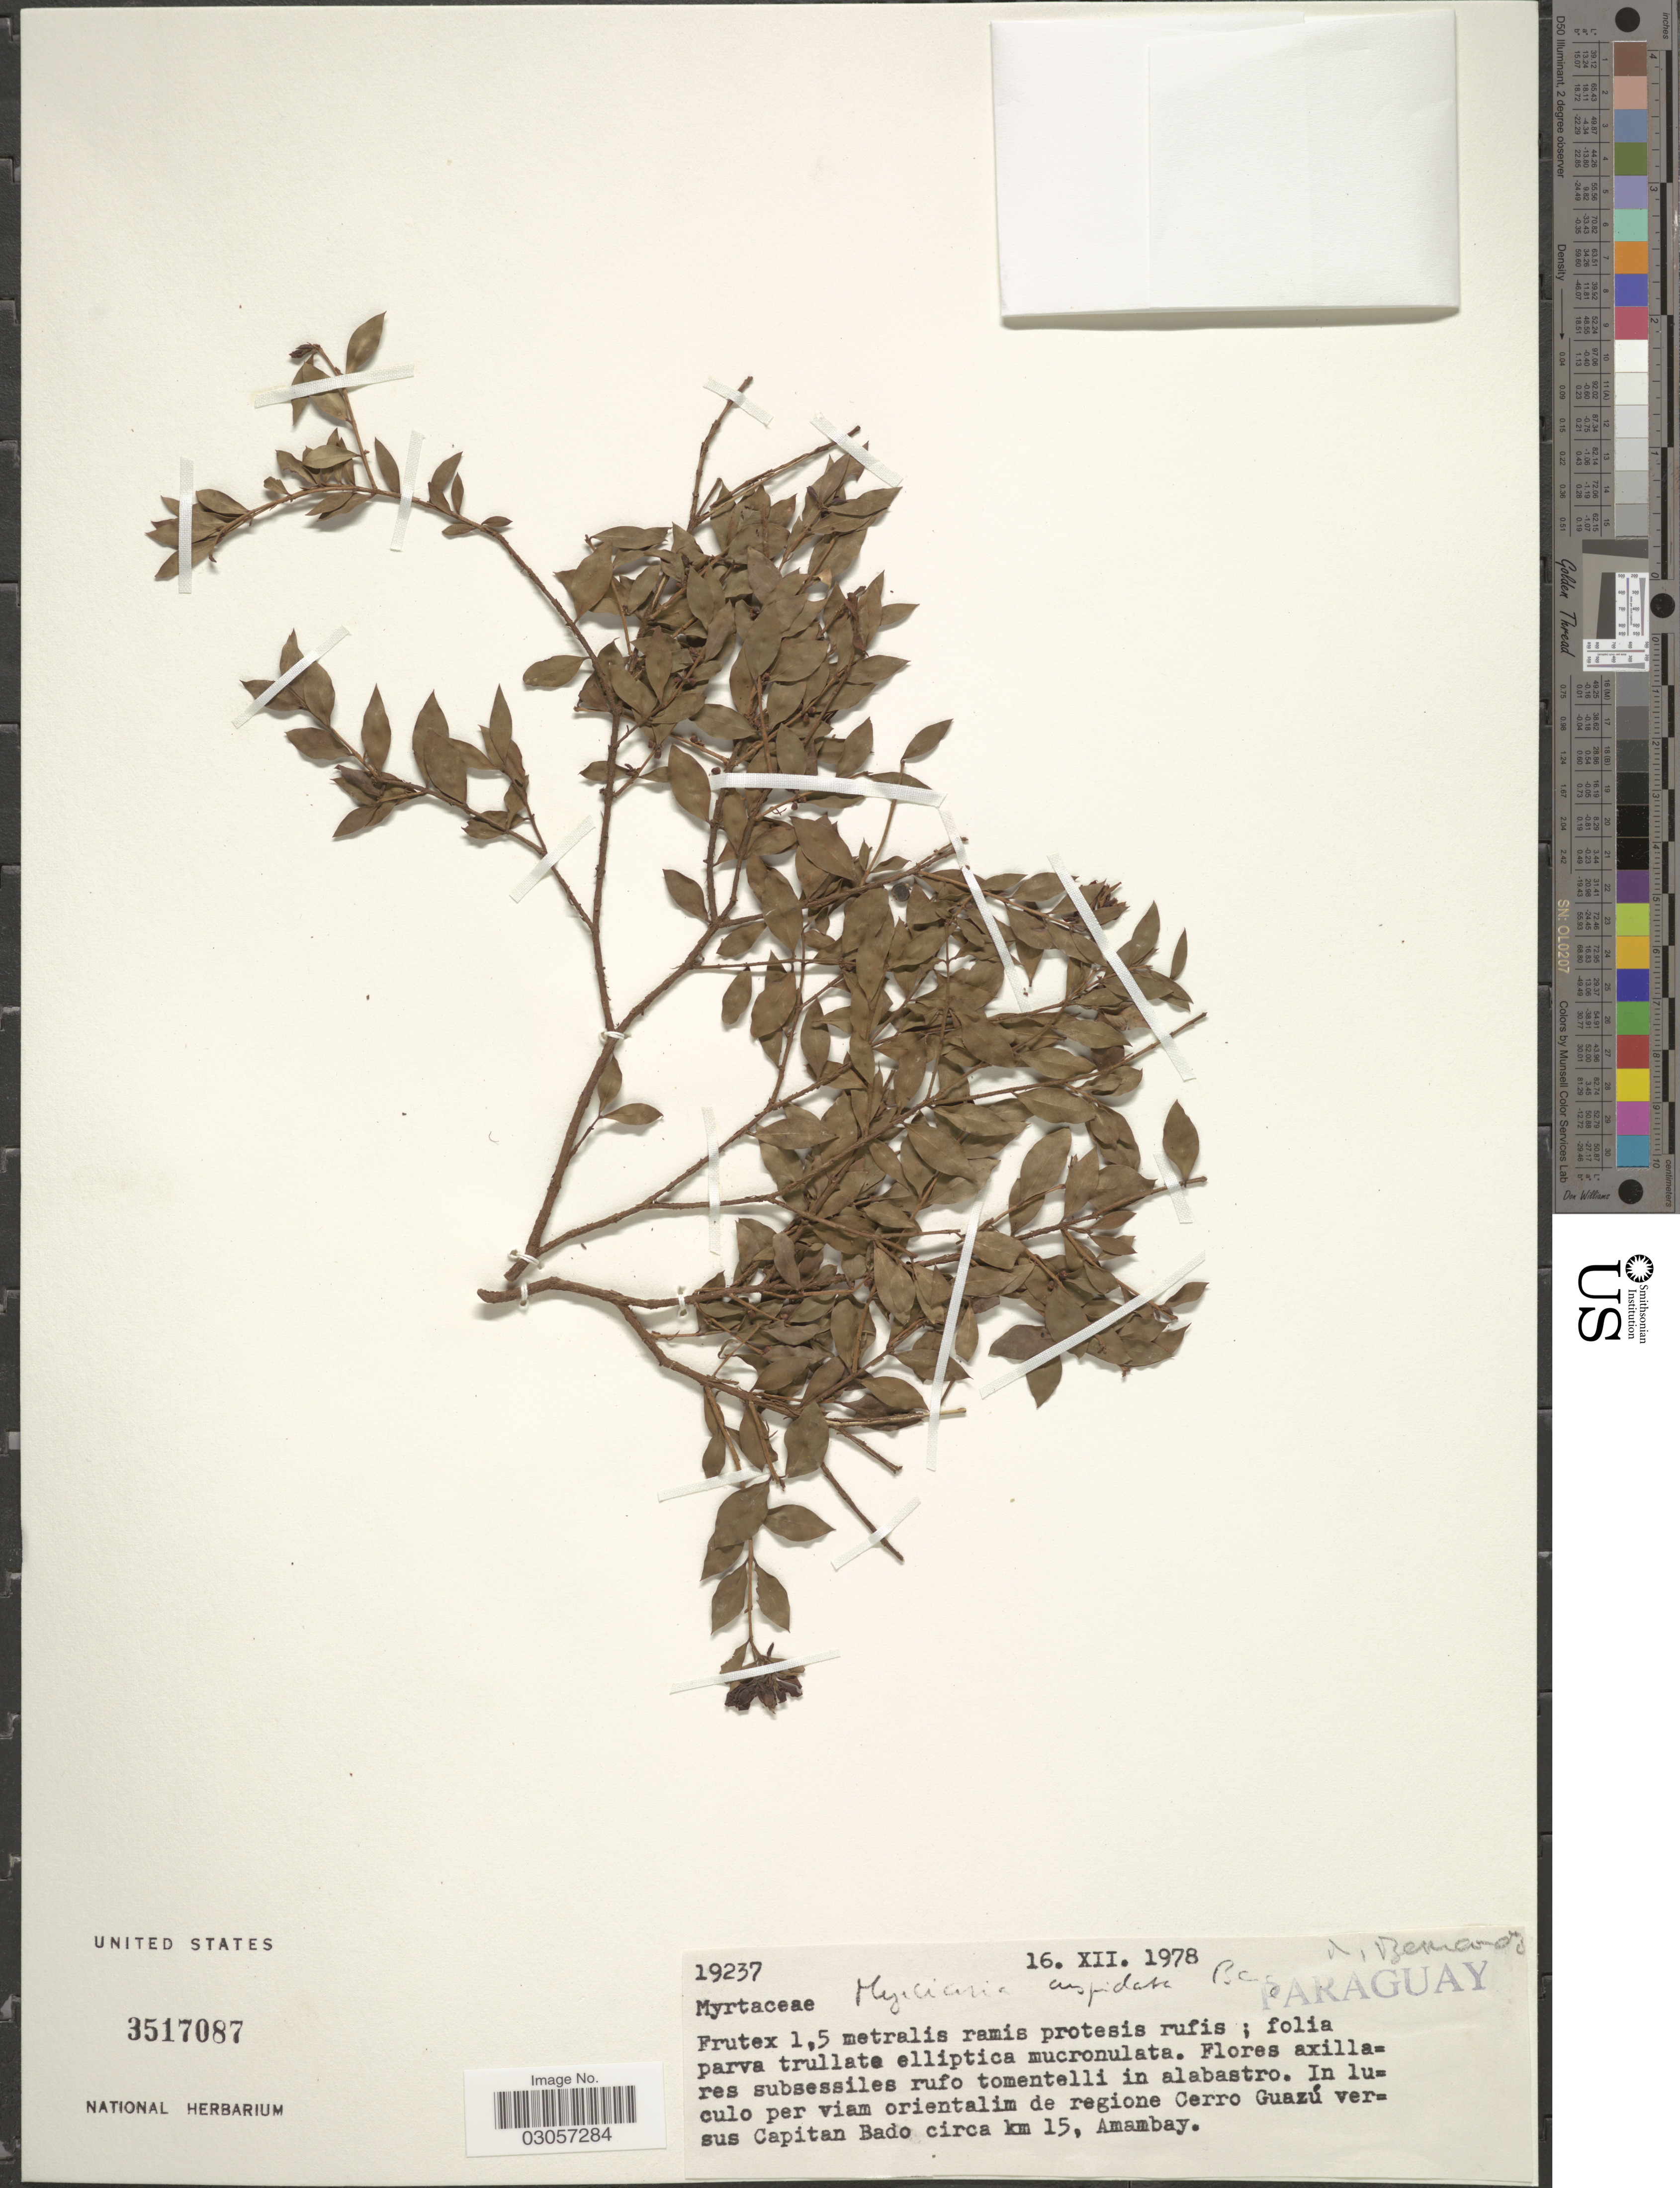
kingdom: Plantae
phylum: Tracheophyta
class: Magnoliopsida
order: Myrtales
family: Myrtaceae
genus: Myrciaria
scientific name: Myrciaria sp.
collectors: L. Bernardi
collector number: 19237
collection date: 1978-12-16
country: Paraguay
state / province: Amambay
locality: In luculo per viam orientalim de regione Cerro Guazú versus Capitan Bado circa km 15.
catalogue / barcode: US 3517087